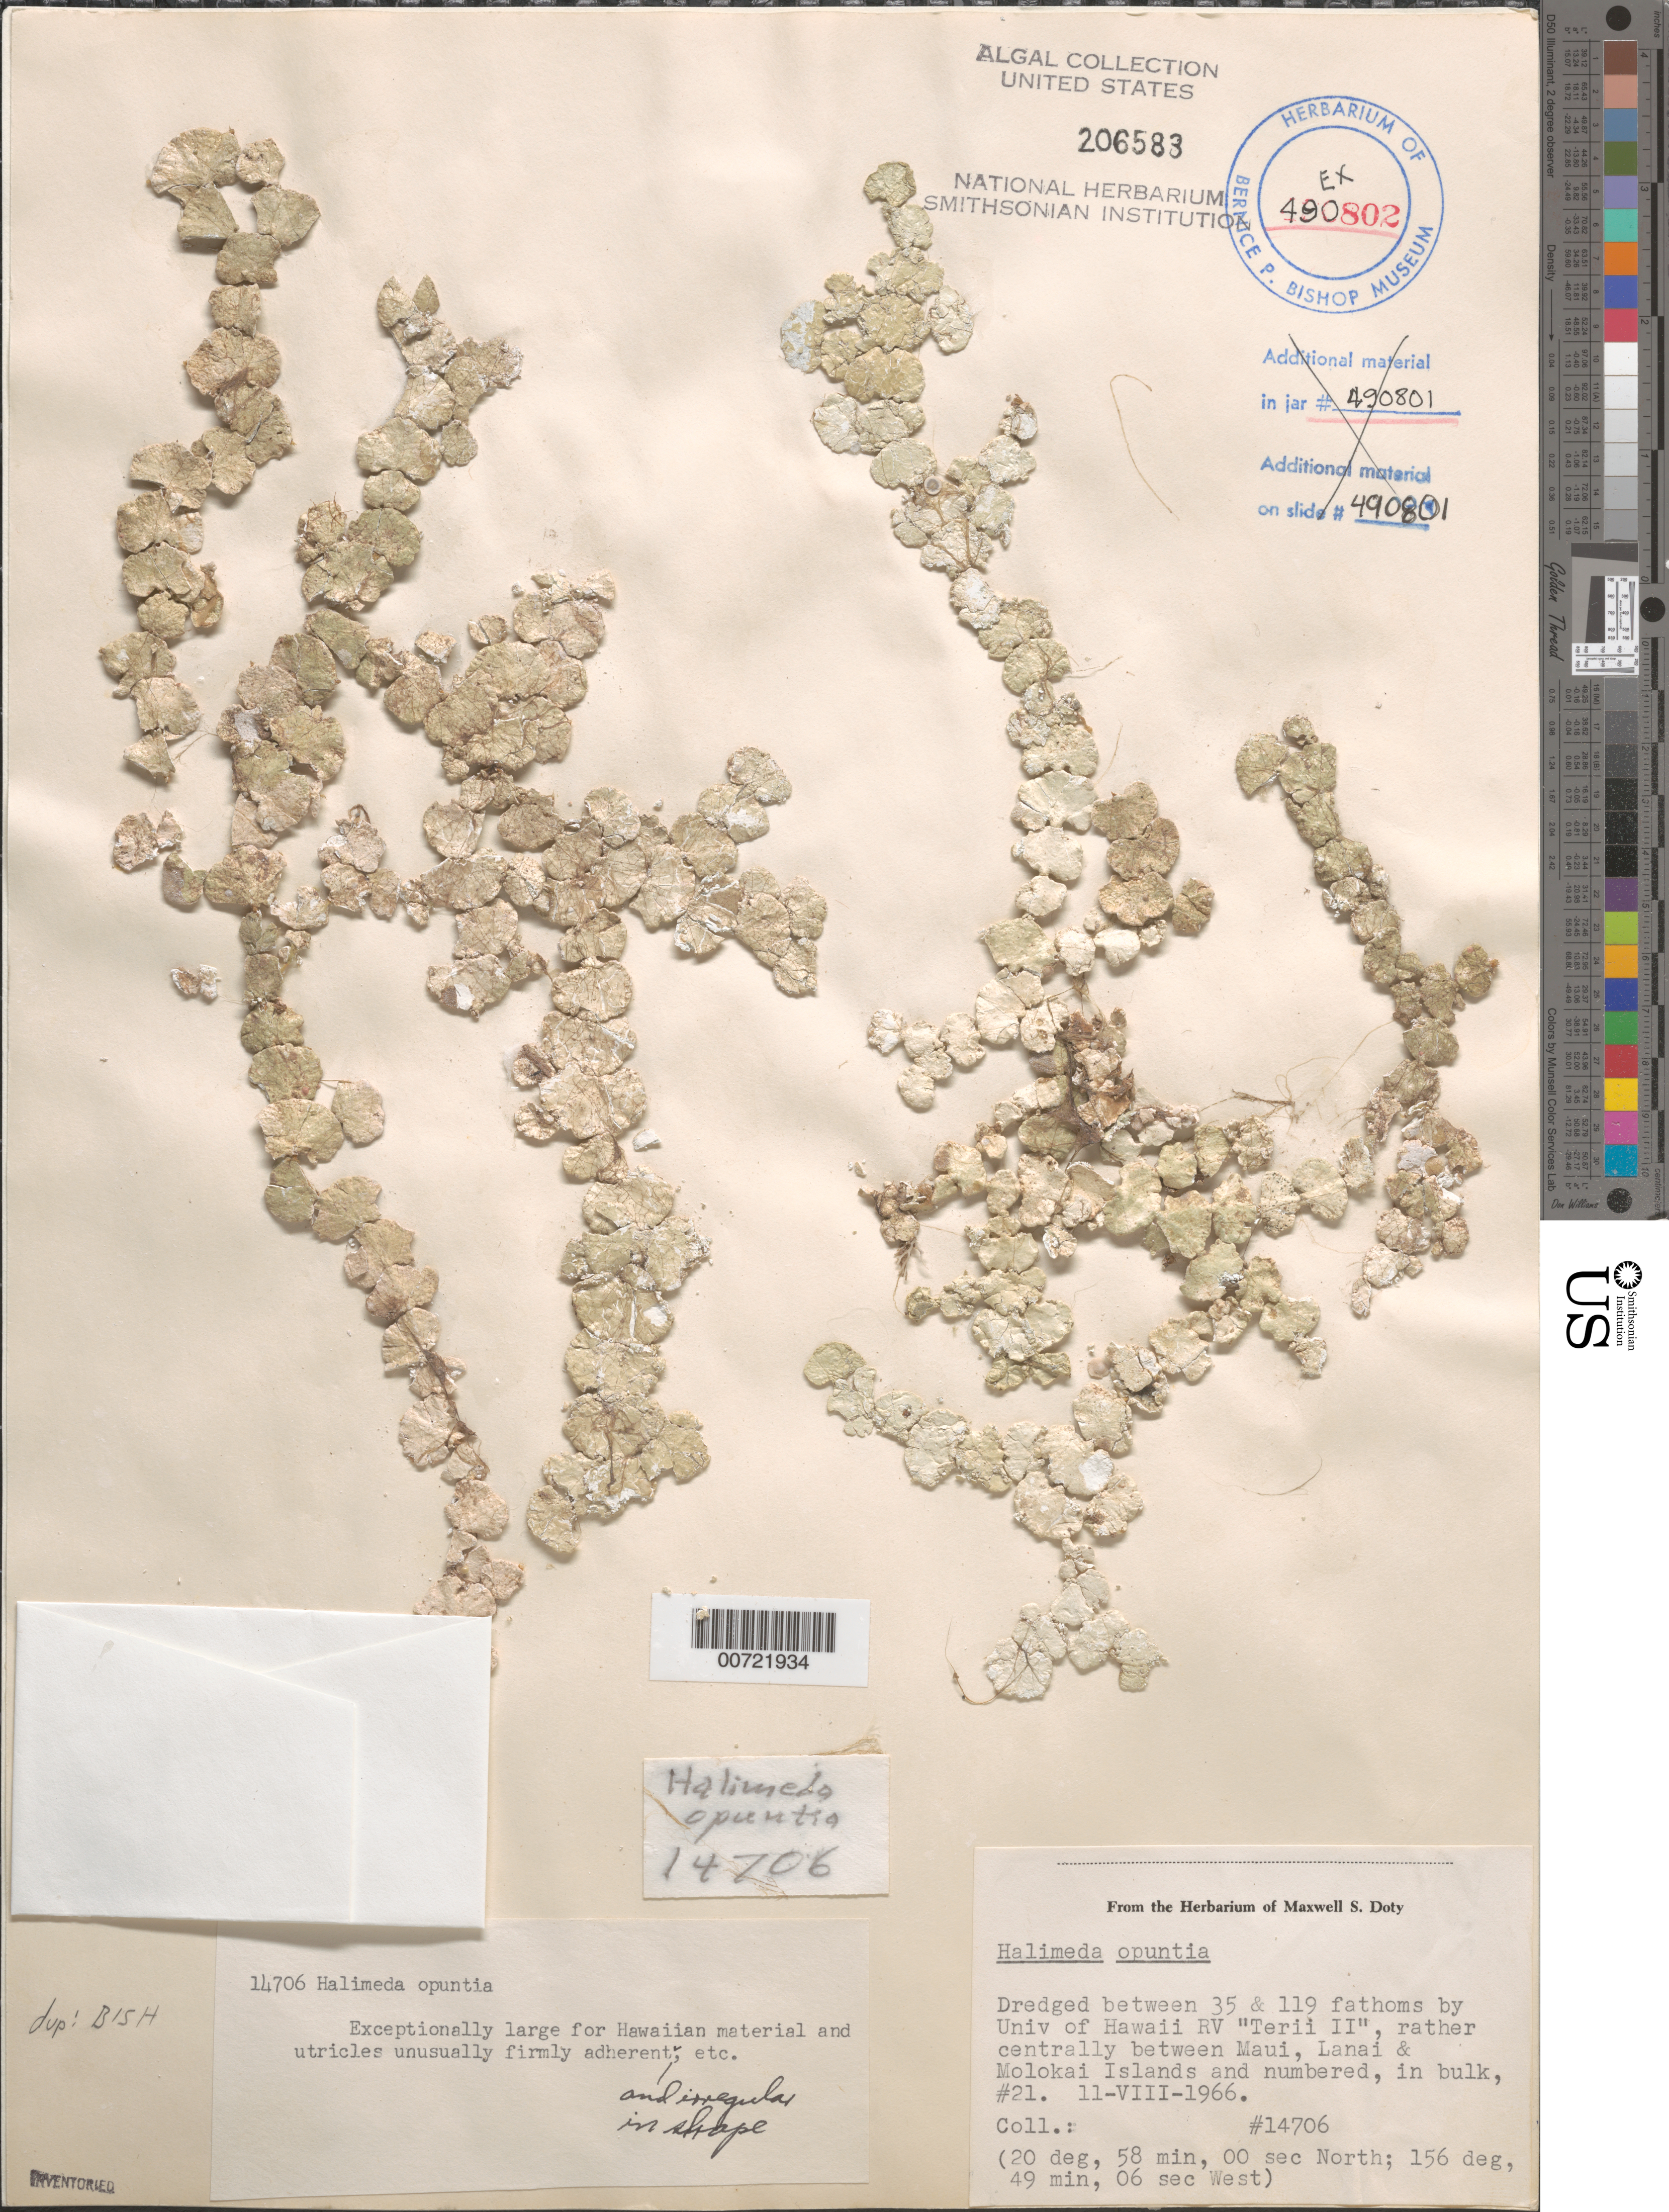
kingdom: Plantae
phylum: Chlorophyta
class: Ulvophyceae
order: Bryopsidales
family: Halimedaceae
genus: Halimeda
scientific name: Halimeda opuntia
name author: (L.) J.V.Lamouroux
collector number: MSD 14706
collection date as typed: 11 Aug 1966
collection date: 1966-08-11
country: United States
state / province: Hawaii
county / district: Maui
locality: Dredged centrally between Maui, Lana'i and Moloka'i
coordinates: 20 58' 00" N, 156 49' 06" W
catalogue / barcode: US 206583